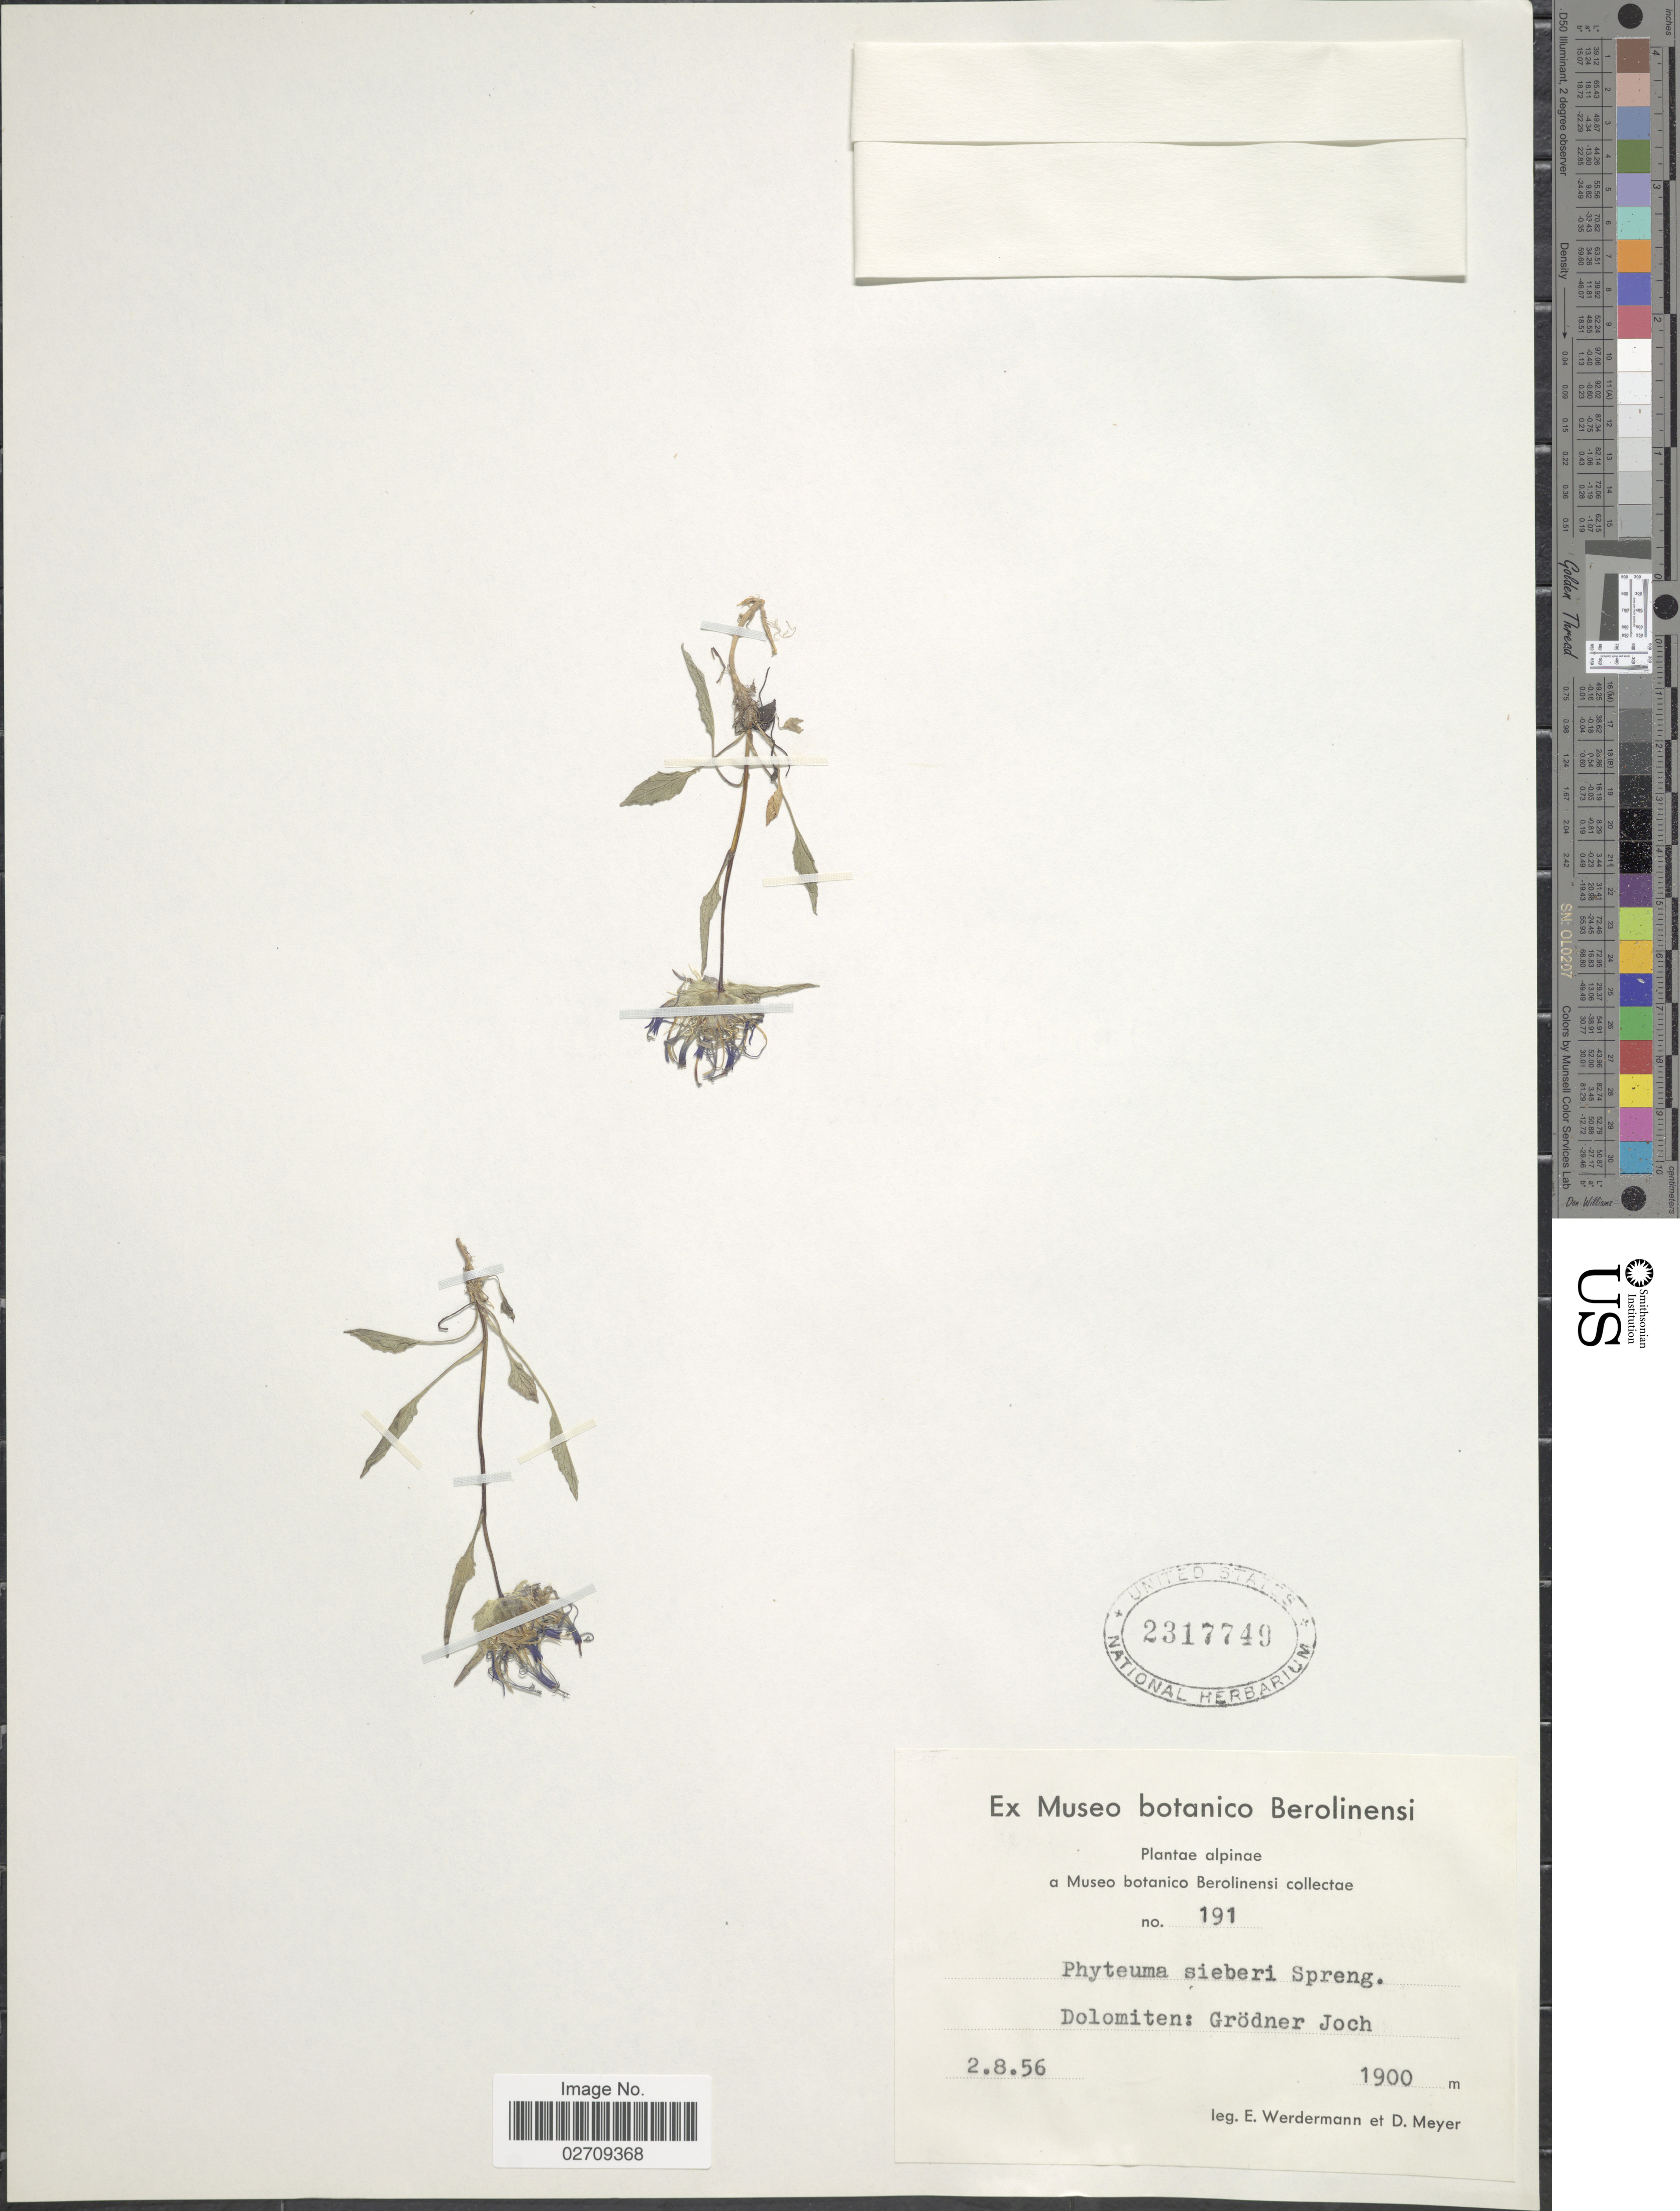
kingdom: Plantae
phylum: Tracheophyta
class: Magnoliopsida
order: Asterales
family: Campanulaceae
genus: Phyteuma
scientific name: Phyteuma sieberi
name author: Spreng.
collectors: E. Werdermann & D. Meyer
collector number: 191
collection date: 1956-08-02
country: Italy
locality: Alpinae, Dolomiten: Grödner Joch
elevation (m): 1900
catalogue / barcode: US 2317749